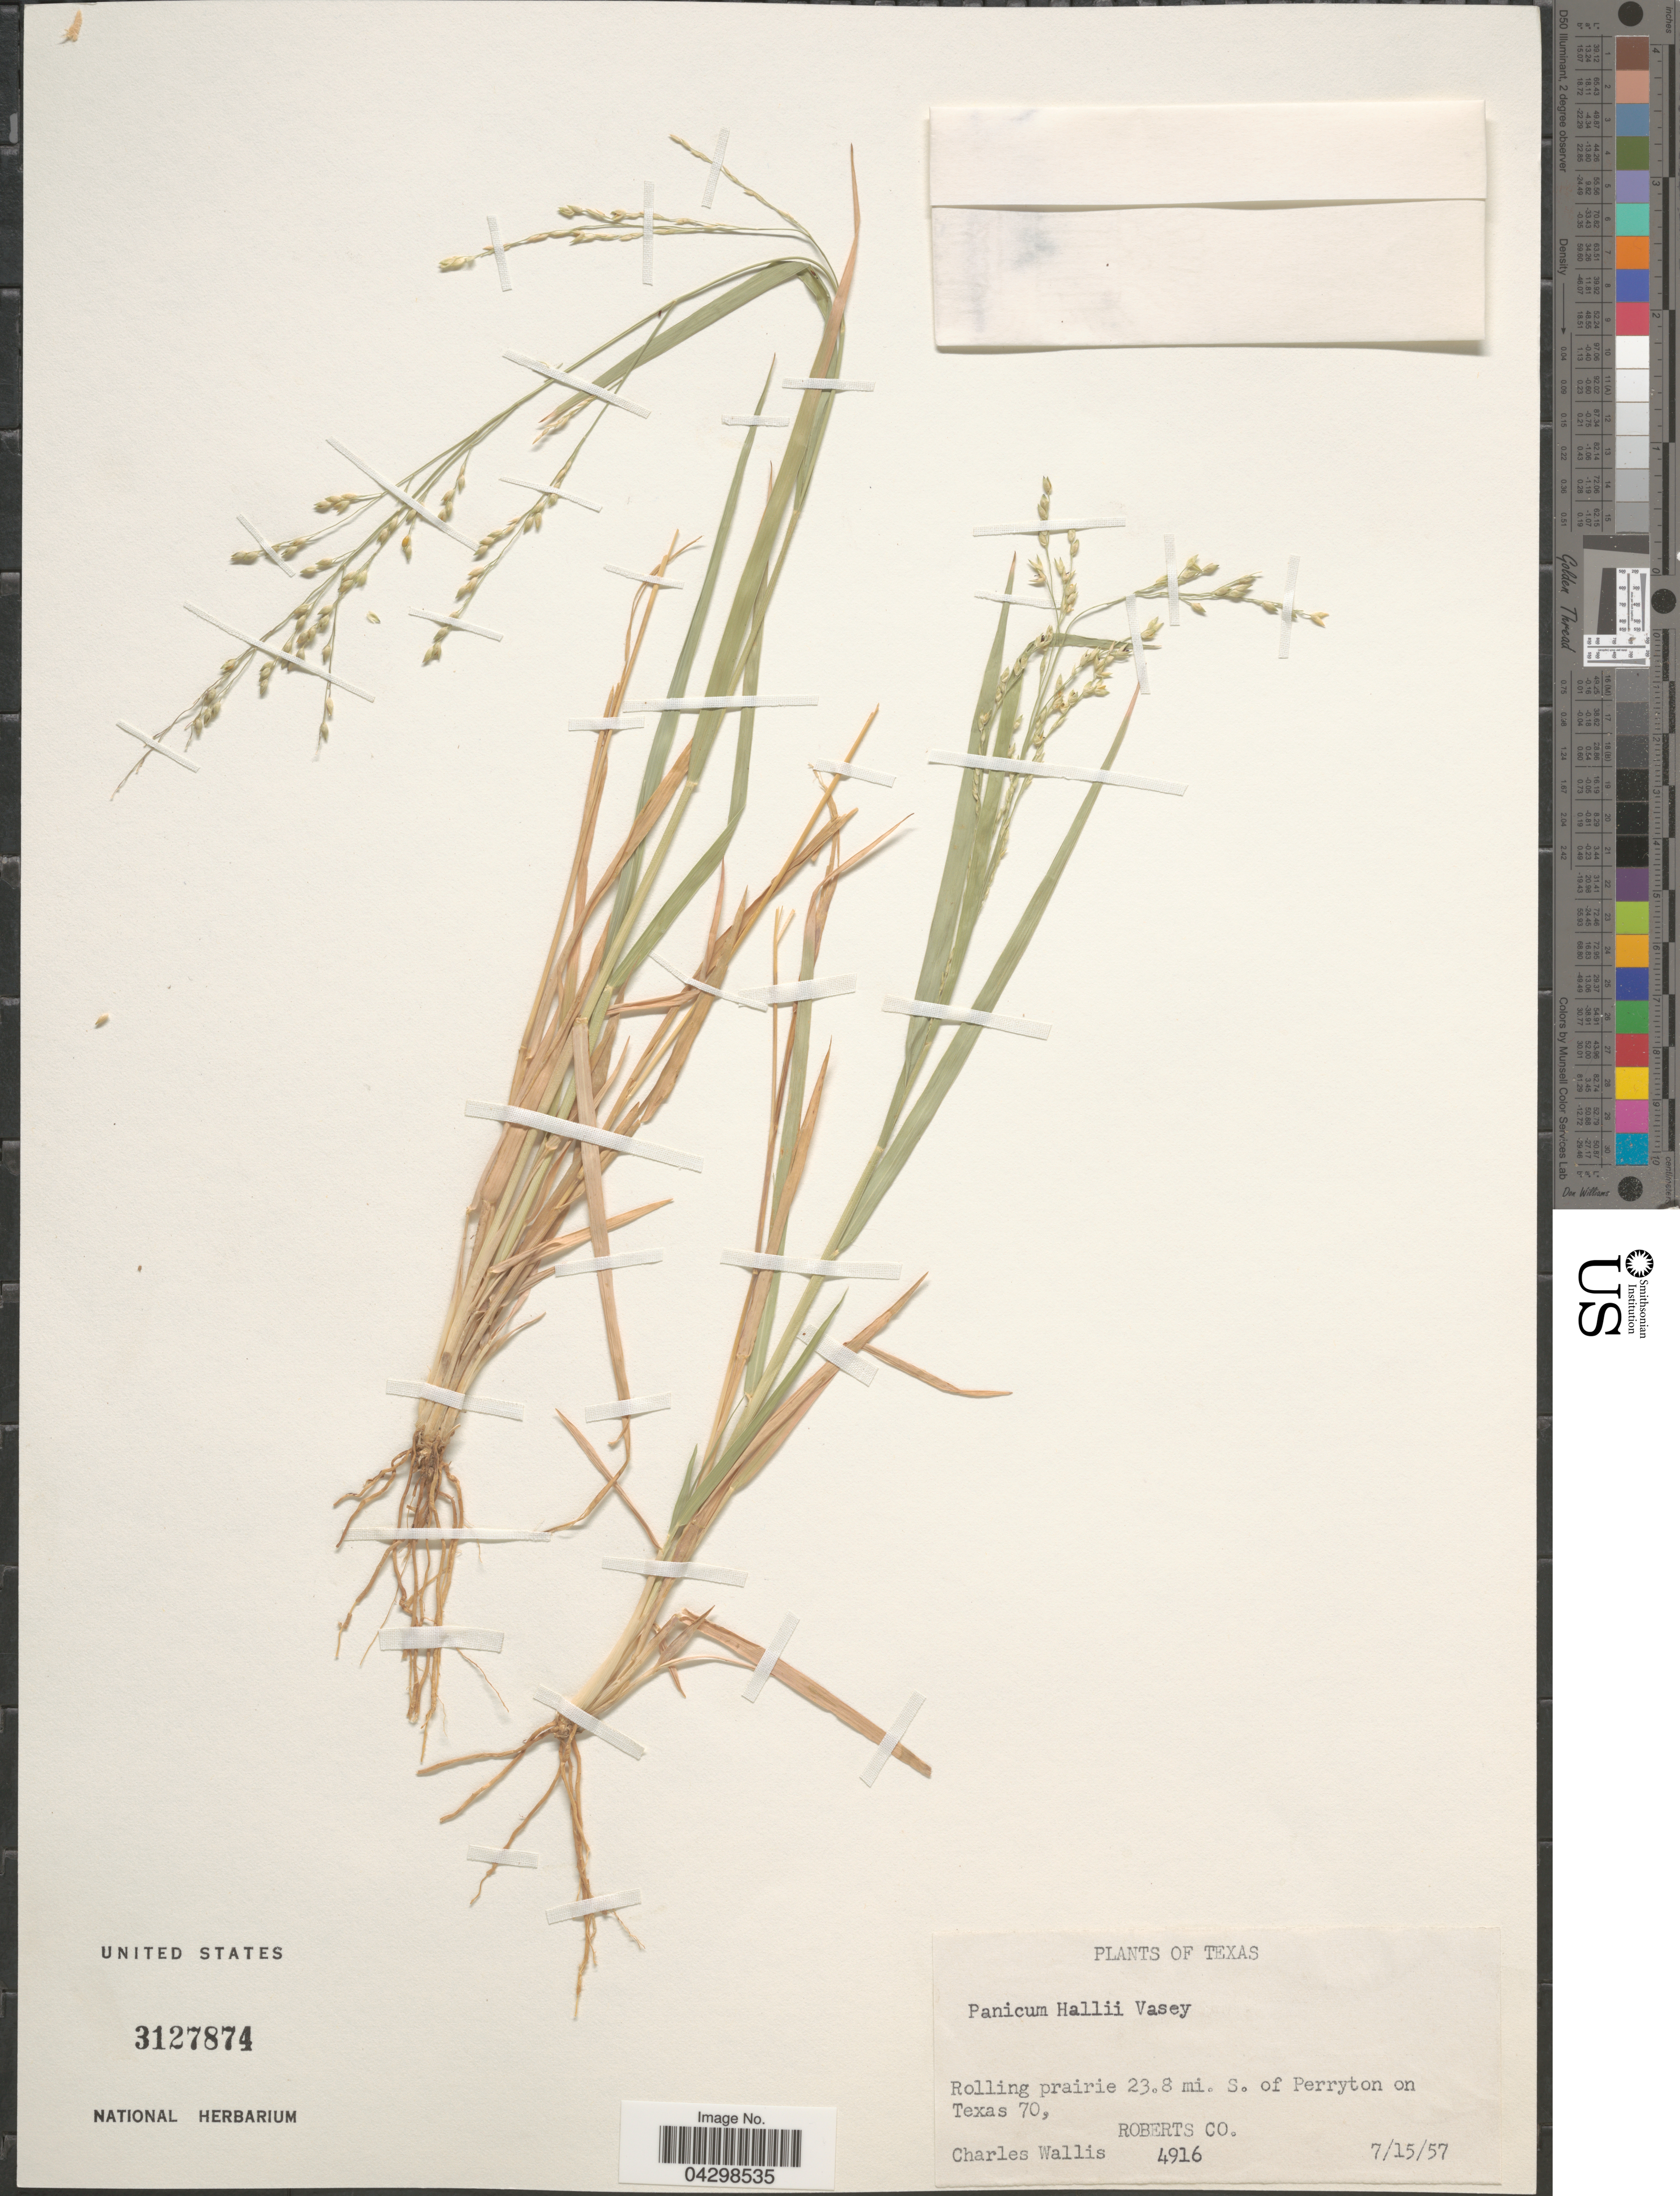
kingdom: Plantae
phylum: Tracheophyta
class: Liliopsida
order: Poales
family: Poaceae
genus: Panicum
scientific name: Panicum hallii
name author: Vasey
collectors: C. Wallis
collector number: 4916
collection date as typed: Transcribed d/m/y: 15/7/57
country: United States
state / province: Texas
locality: Rolling prairie 23.8 mi. S. of Perryton on Texas 70. Roberts Co.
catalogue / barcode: US 3127874